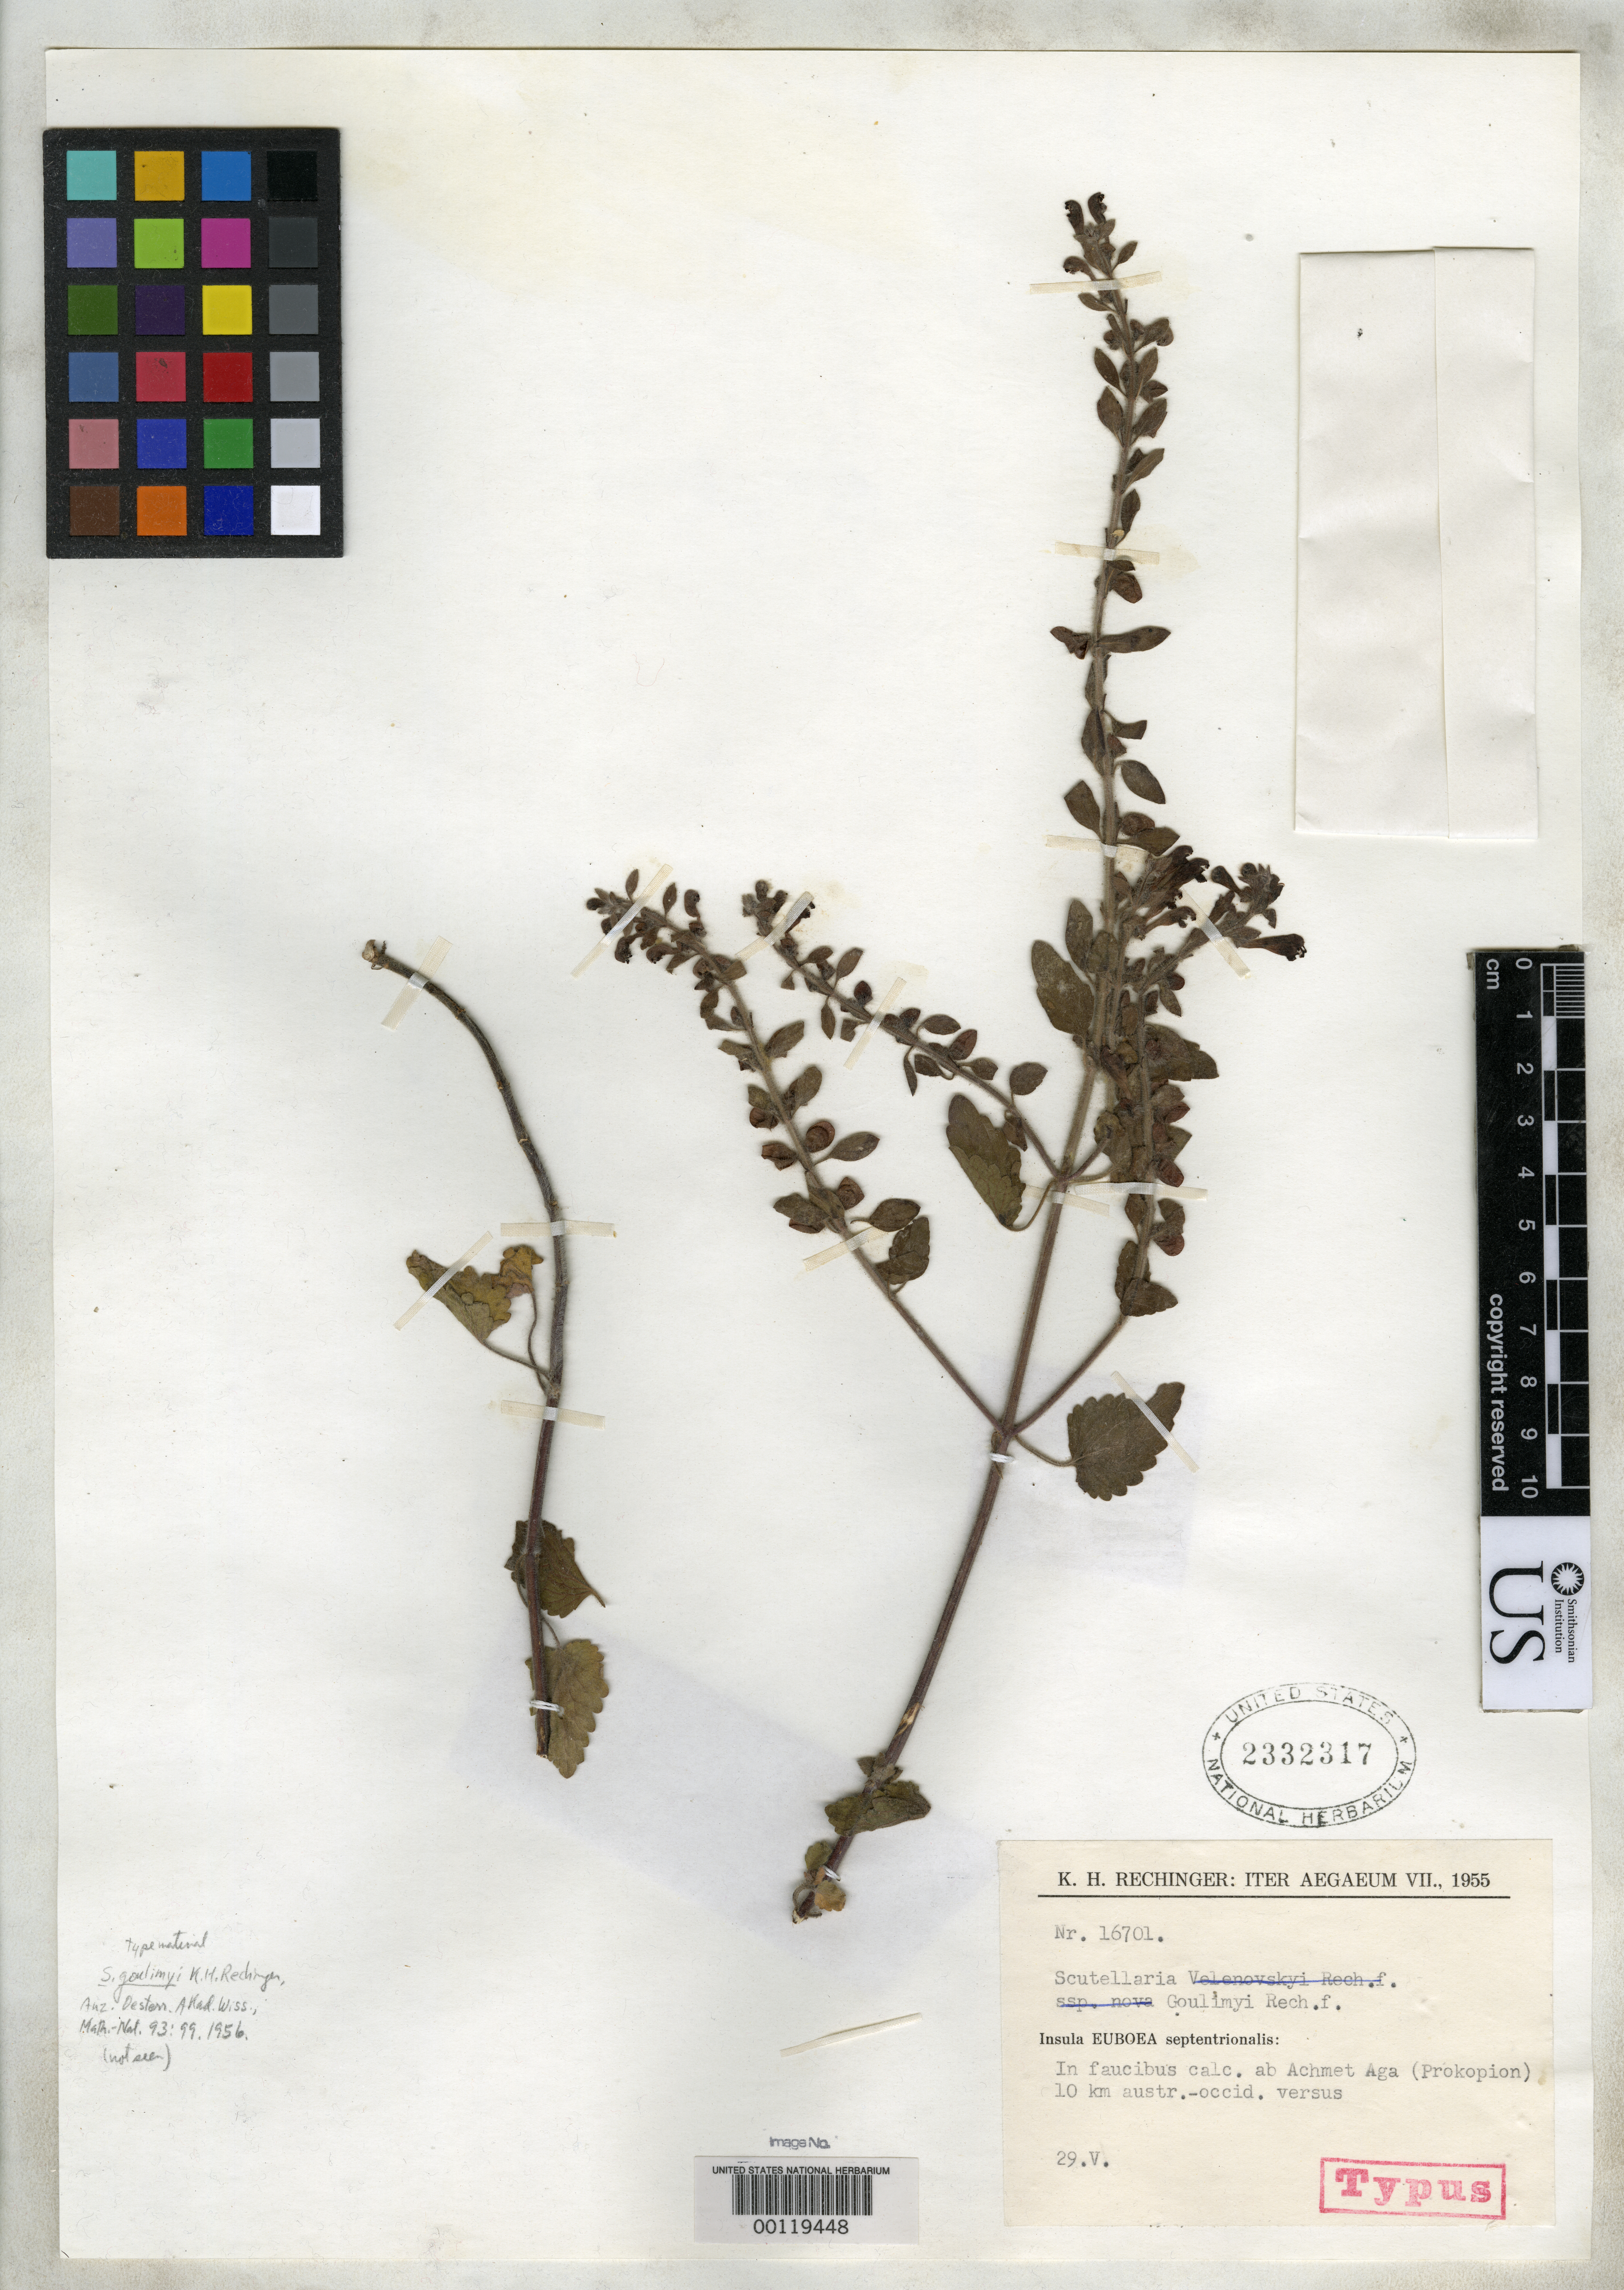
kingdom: Plantae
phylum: Tracheophyta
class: Magnoliopsida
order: Lamiales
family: Lamiaceae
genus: Scutellaria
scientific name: Scutellaria goulimyi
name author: Rech. f.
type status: Type Material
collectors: K. H. Rechinger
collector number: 16701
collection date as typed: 29 May 1955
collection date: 1955-05-29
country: Greece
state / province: Central Greece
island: Euboea Island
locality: Achmet Aga (Prokopion).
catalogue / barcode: US 2332317